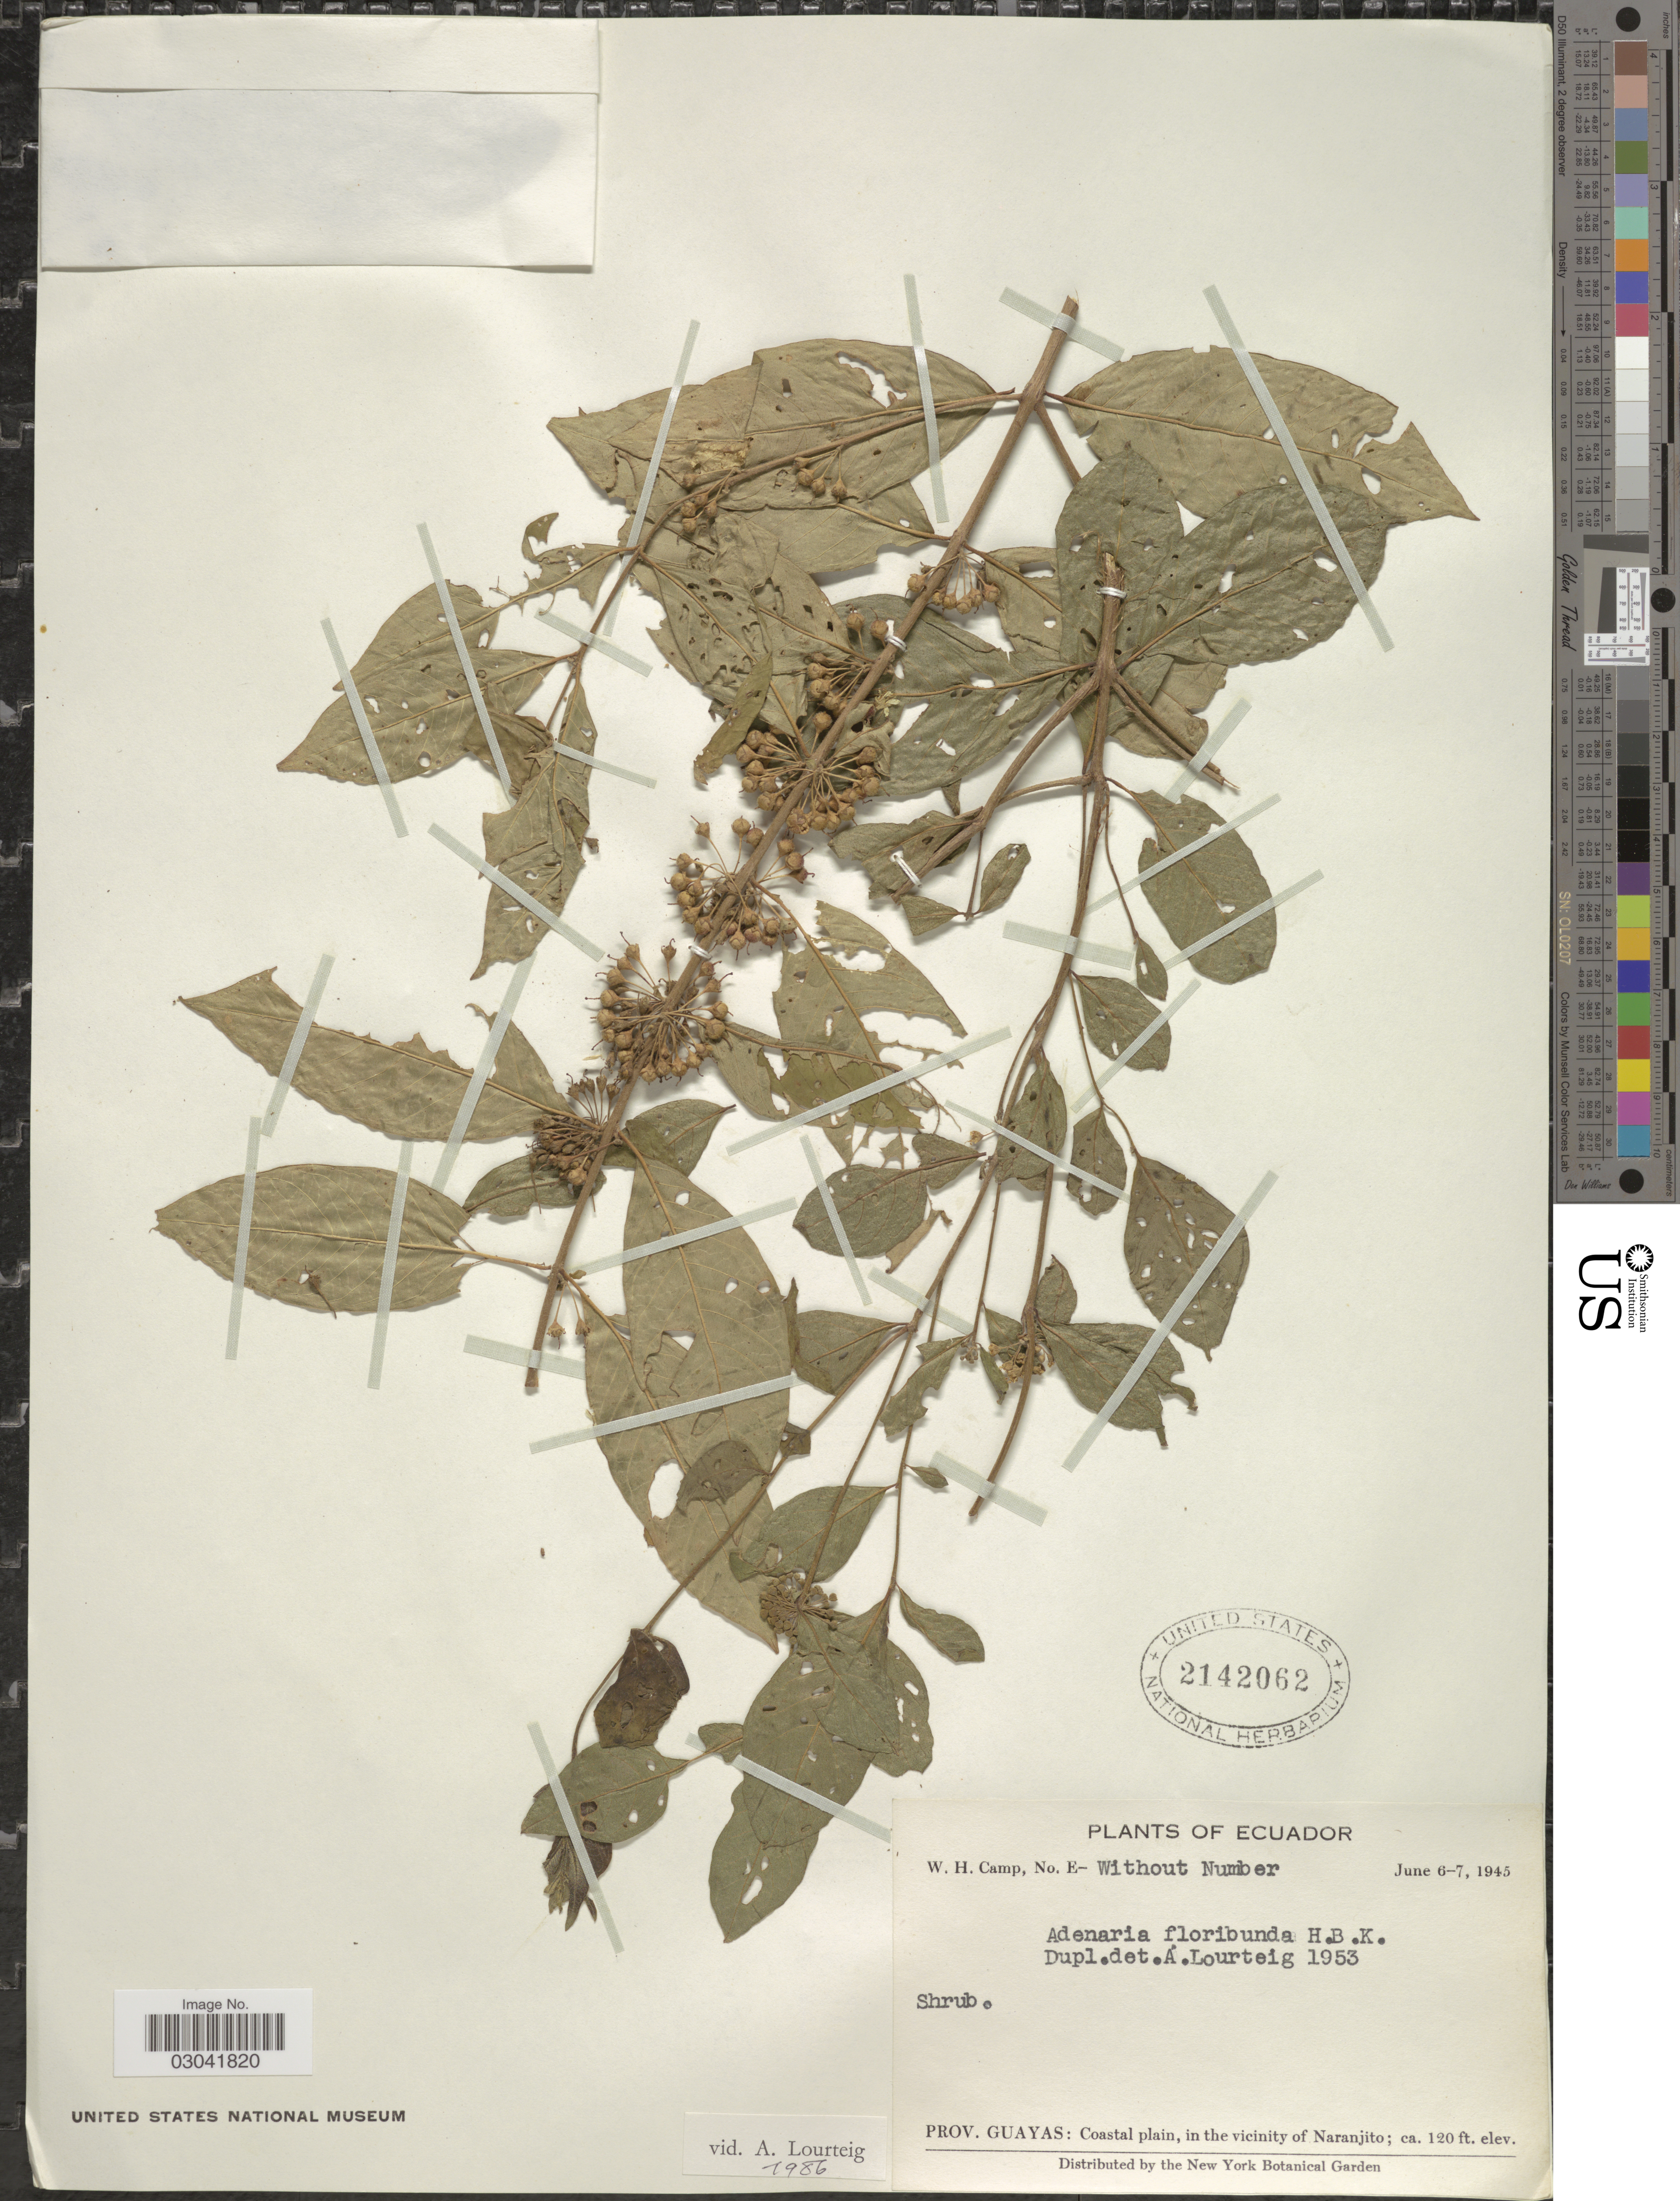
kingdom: Plantae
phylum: Tracheophyta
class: Magnoliopsida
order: Myrtales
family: Lythraceae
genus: Adenaria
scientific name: Adenaria floribunda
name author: Kunth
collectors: W. H. Camp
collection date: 1945-06-06/1945-06-07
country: Ecuador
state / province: Guayas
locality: Coastal plain, in the vicinity of Naranjito.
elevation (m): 37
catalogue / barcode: US 2142062